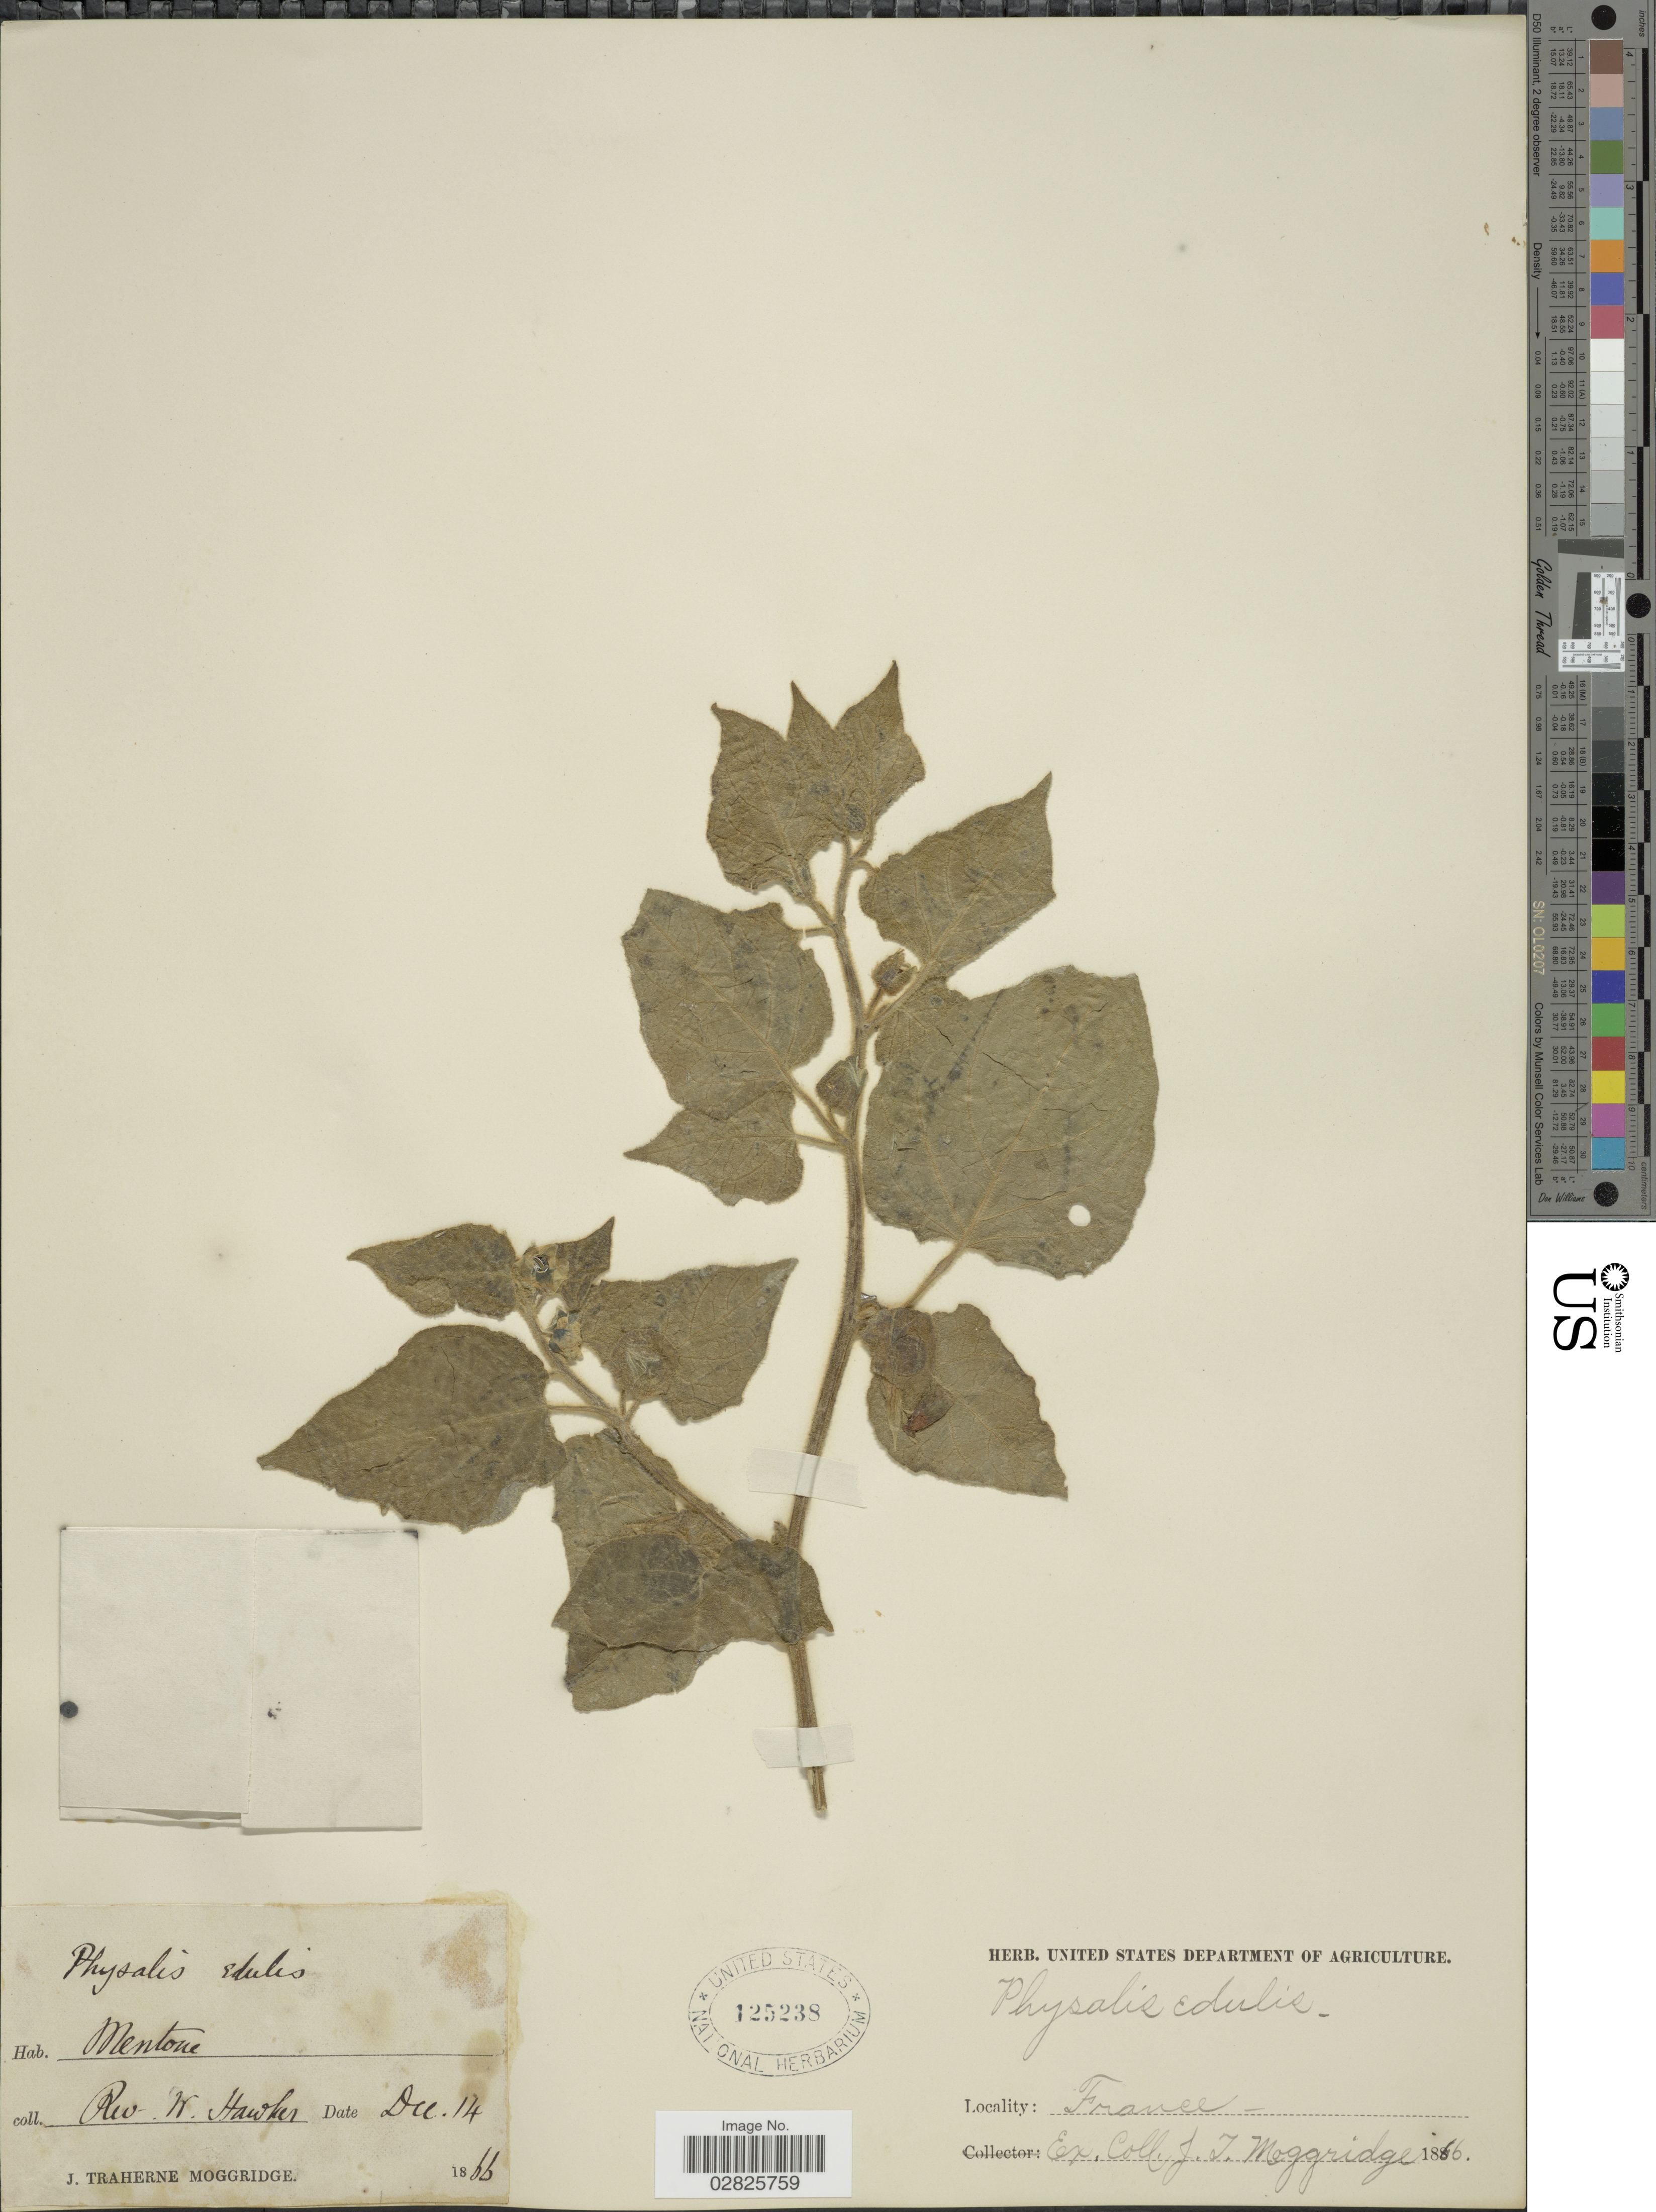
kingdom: Plantae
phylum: Tracheophyta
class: Magnoliopsida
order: Solanales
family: Solanaceae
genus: Physalis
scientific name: Physalis edulis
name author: Sims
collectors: W. Hawkes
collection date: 1866-12-14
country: France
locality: Mentone.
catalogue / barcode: US 125238